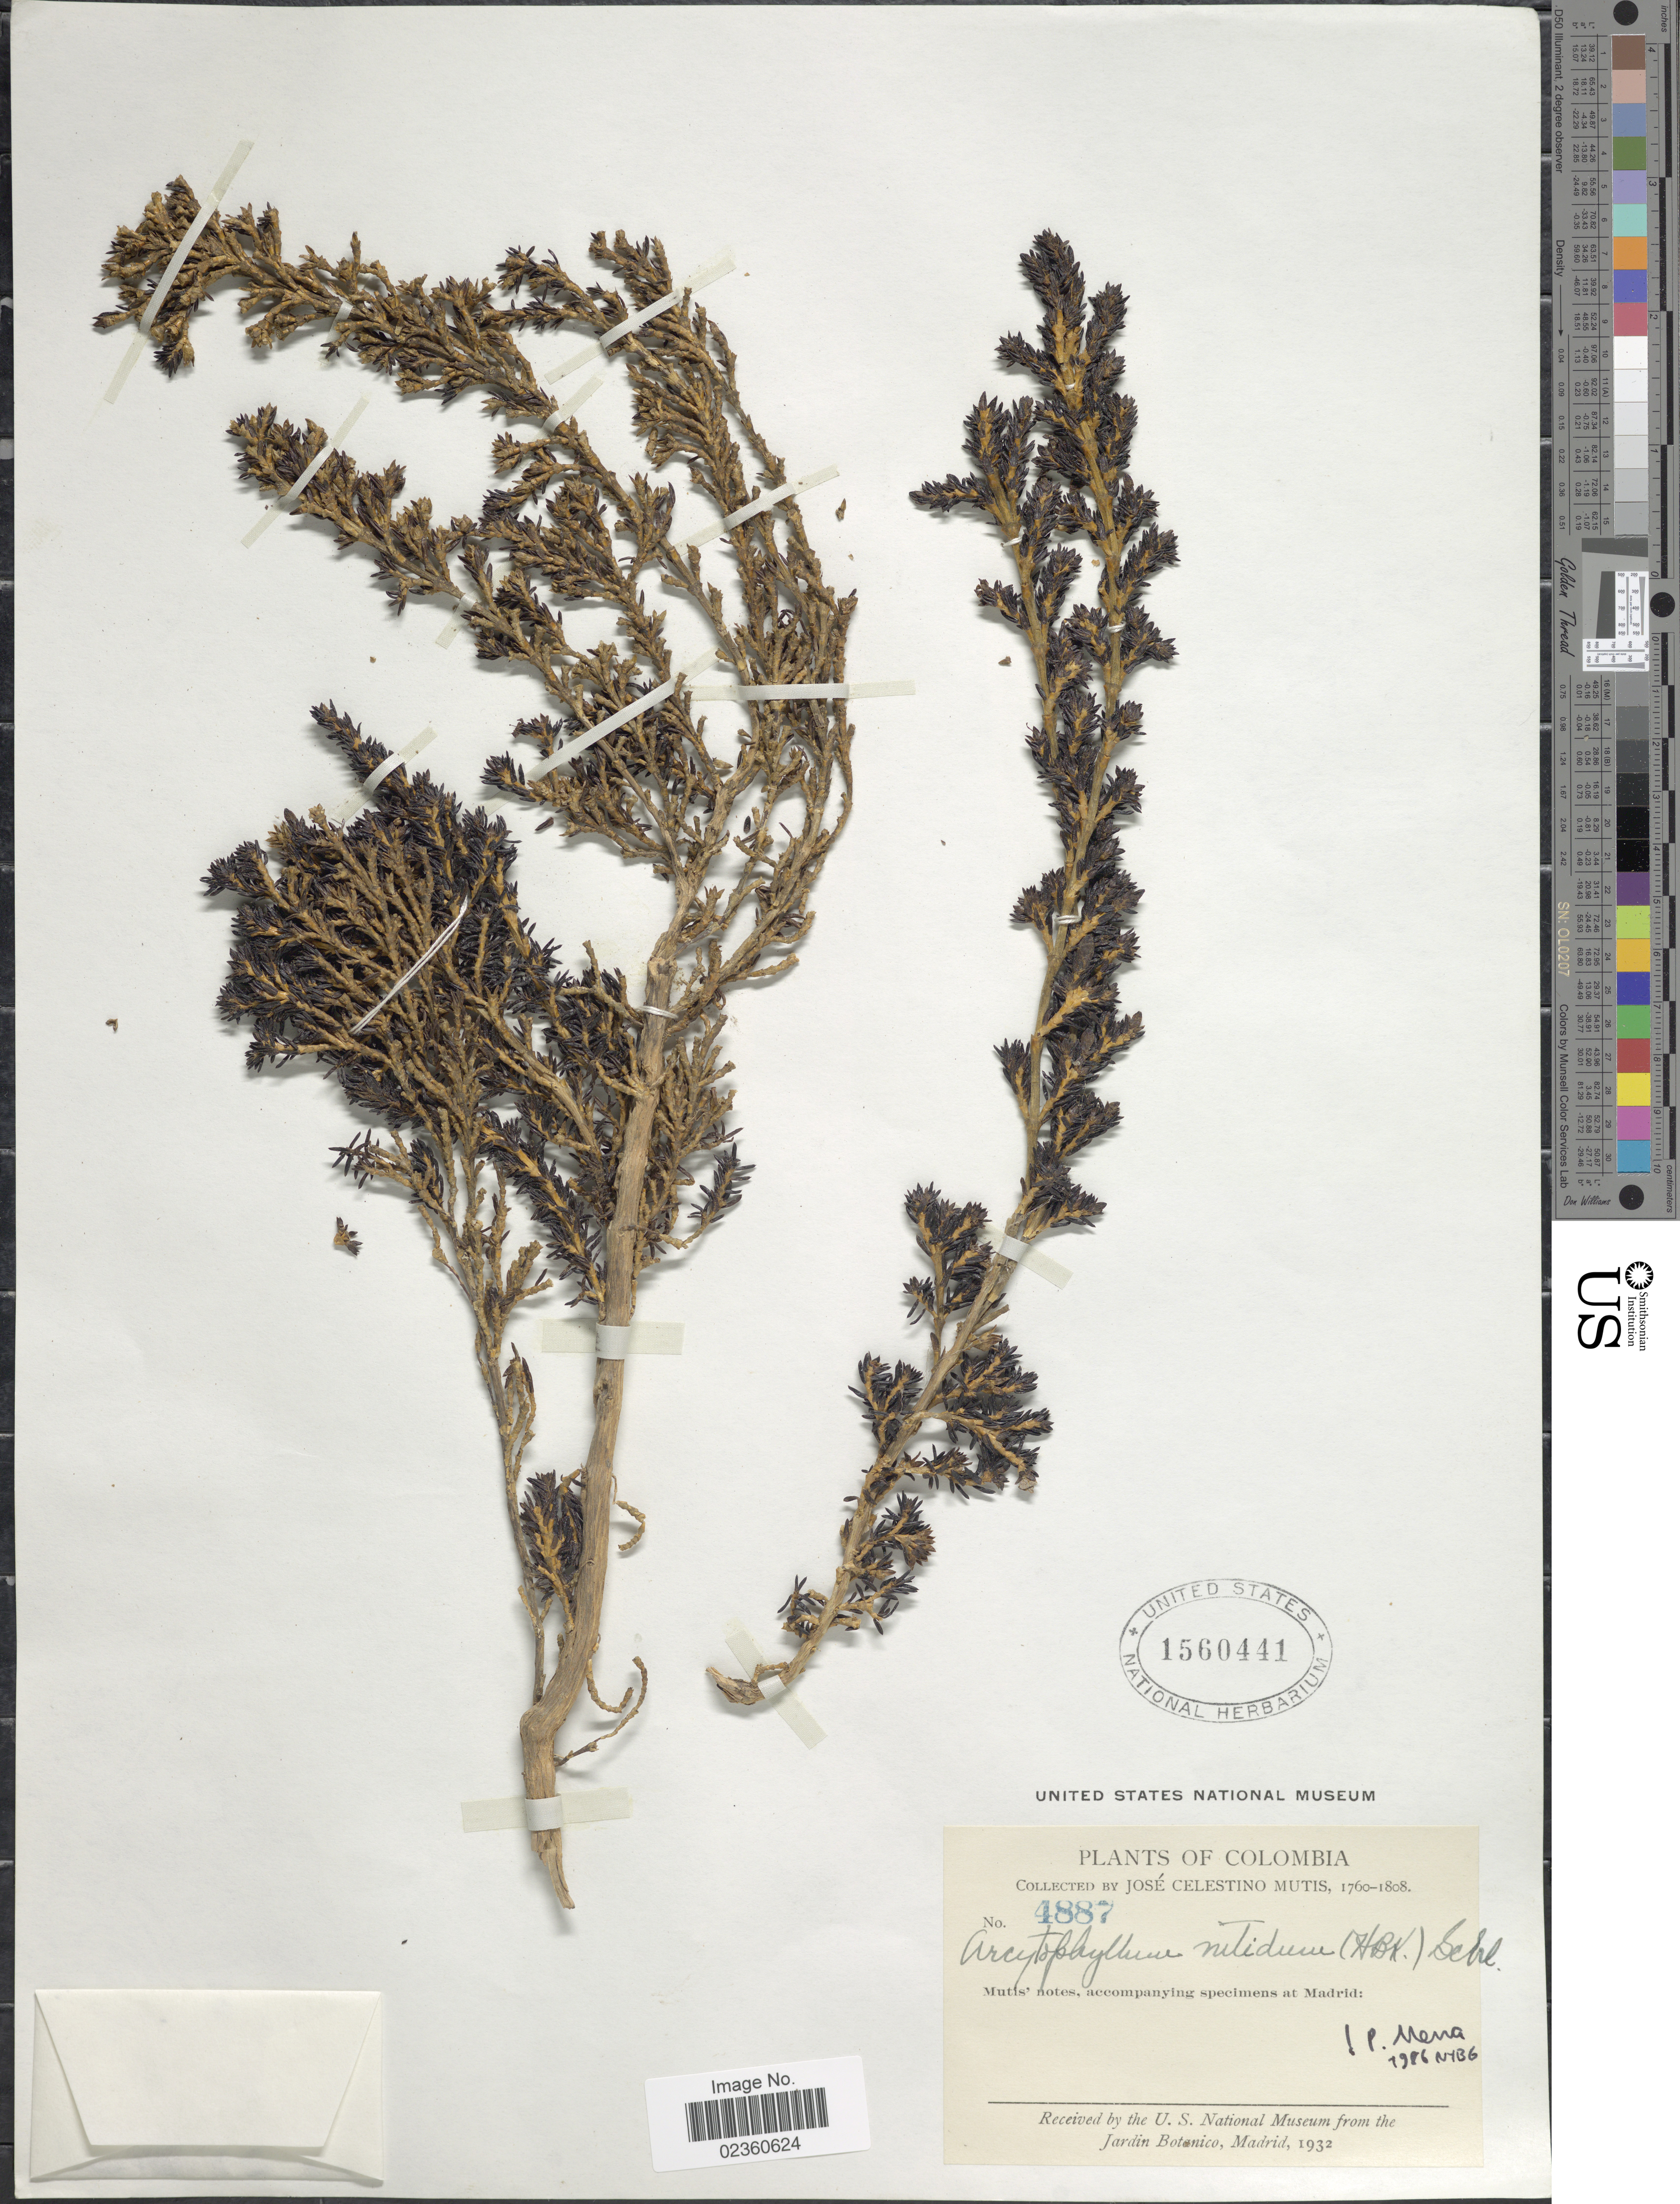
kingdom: Plantae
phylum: Tracheophyta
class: Magnoliopsida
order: Gentianales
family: Rubiaceae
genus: Arcytophyllum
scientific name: Arcytophyllum nitidum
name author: (Kunth) Schltdl.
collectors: J. C. B. Mutis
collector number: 4887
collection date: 1760/1808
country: Colombia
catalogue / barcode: US 1560441